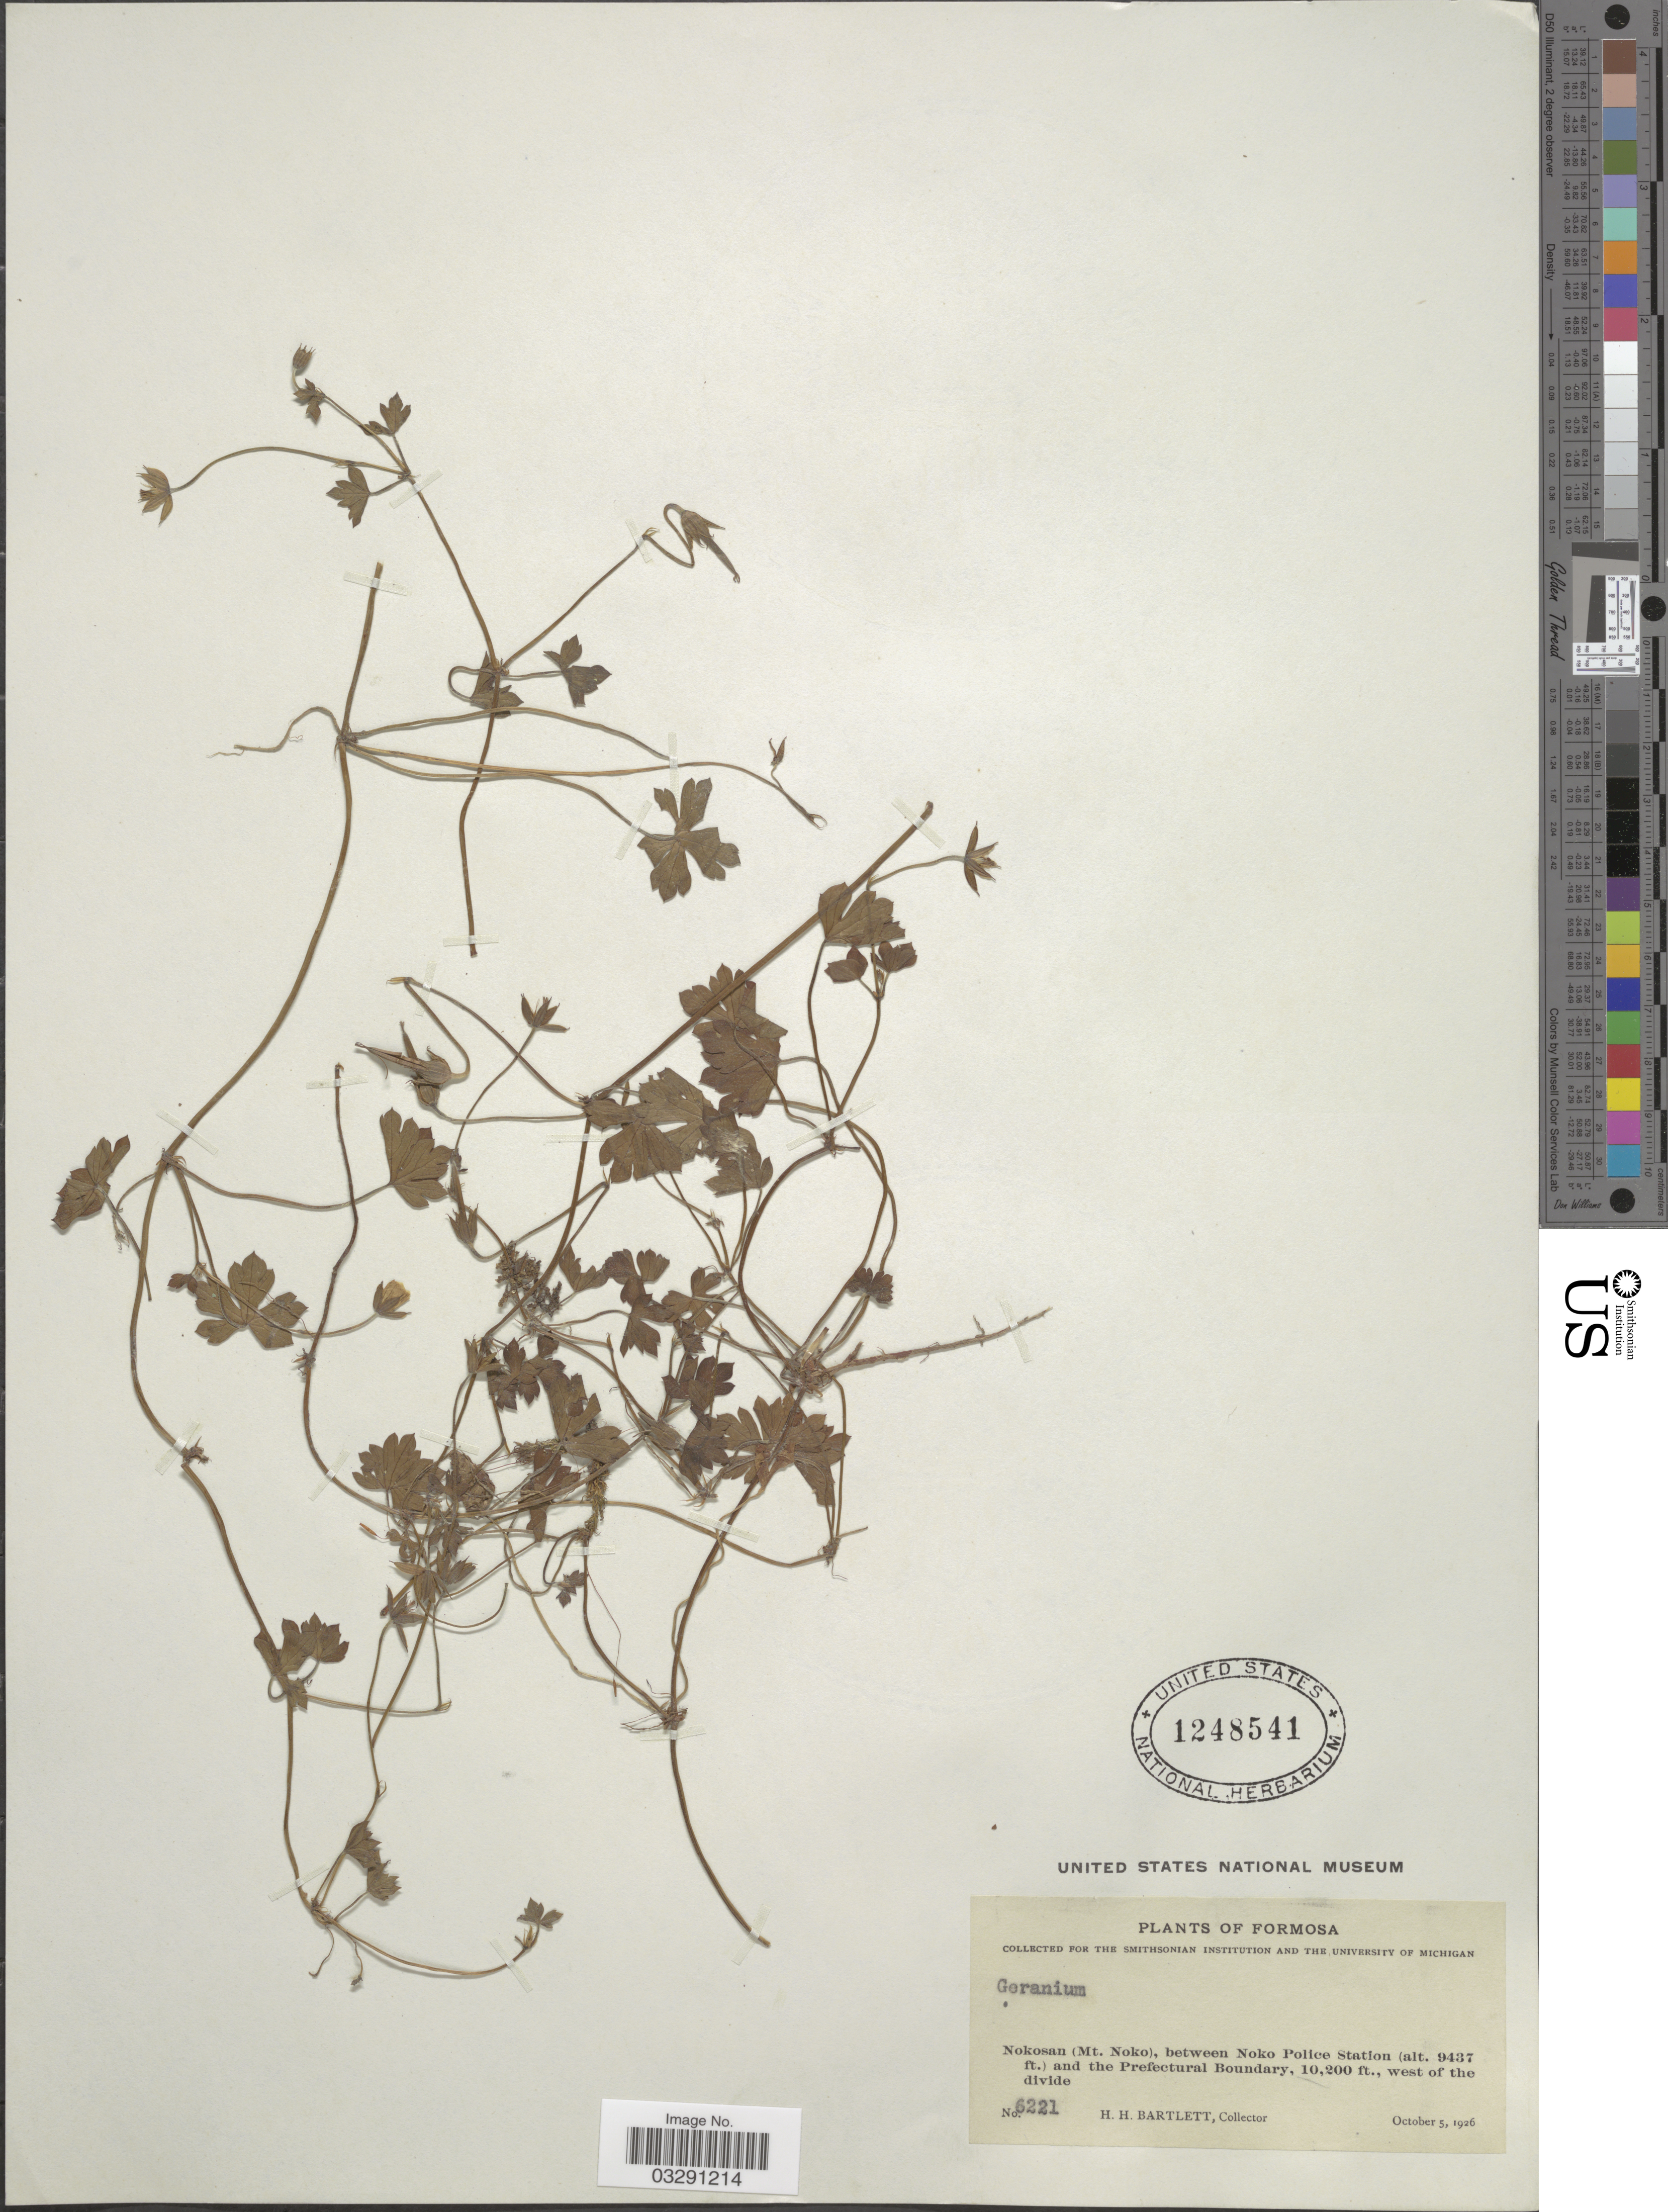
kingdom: Plantae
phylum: Tracheophyta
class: Magnoliopsida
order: Geraniales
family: Geraniaceae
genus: Geranium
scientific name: Geranium nepalense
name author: Sweet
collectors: H. H. Bartlett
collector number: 6221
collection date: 1926-10-05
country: Taiwan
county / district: Hualien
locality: Formosa, Nokosan (Mt. Noko), between Noko Police Station and the Prefectural Boundary, west of the divide.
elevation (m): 2876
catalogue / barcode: US 1248541